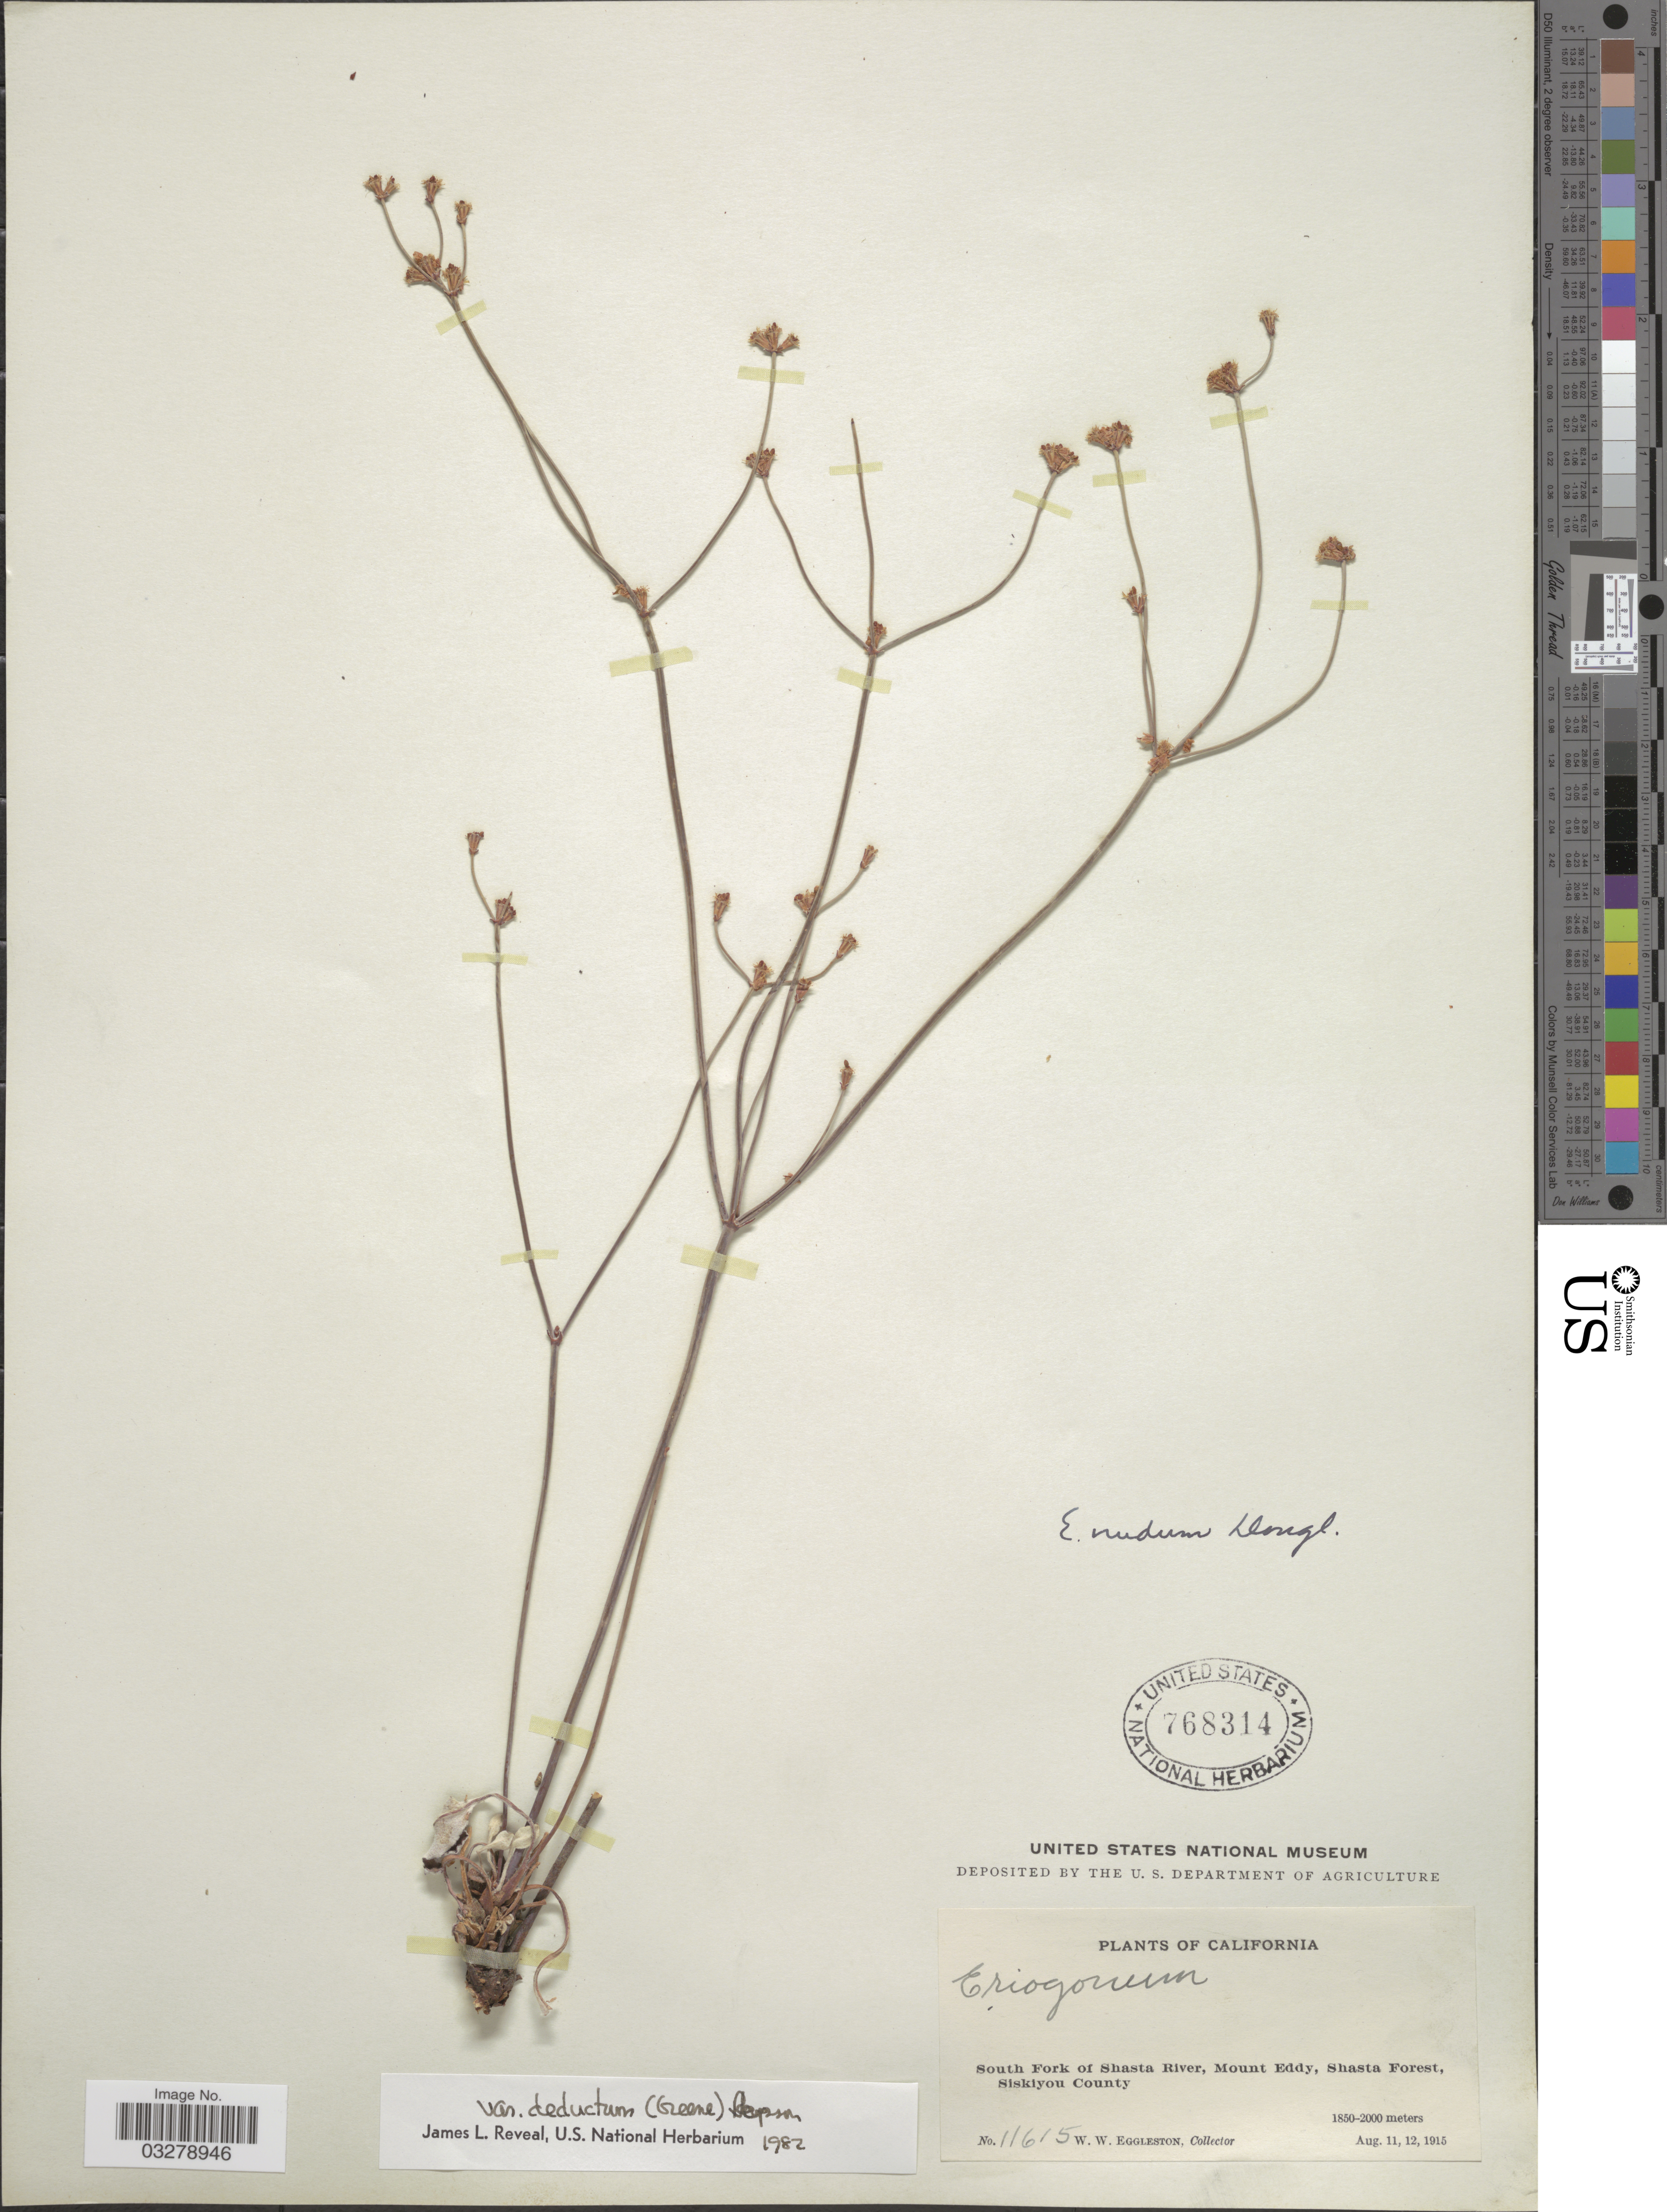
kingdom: Plantae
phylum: Tracheophyta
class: Magnoliopsida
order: Caryophyllales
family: Polygonaceae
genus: Eriogonum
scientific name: Eriogonum nudum var. deductum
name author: (Greene) Jeps.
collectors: W. W. Eggleston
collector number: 11615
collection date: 1915-08-11/1915-08-12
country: United States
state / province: California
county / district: Siskiyou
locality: South Fork of Shasta River, Mount Eddy, Shasta Forest, Siskiyou County.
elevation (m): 1850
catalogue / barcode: US 768314